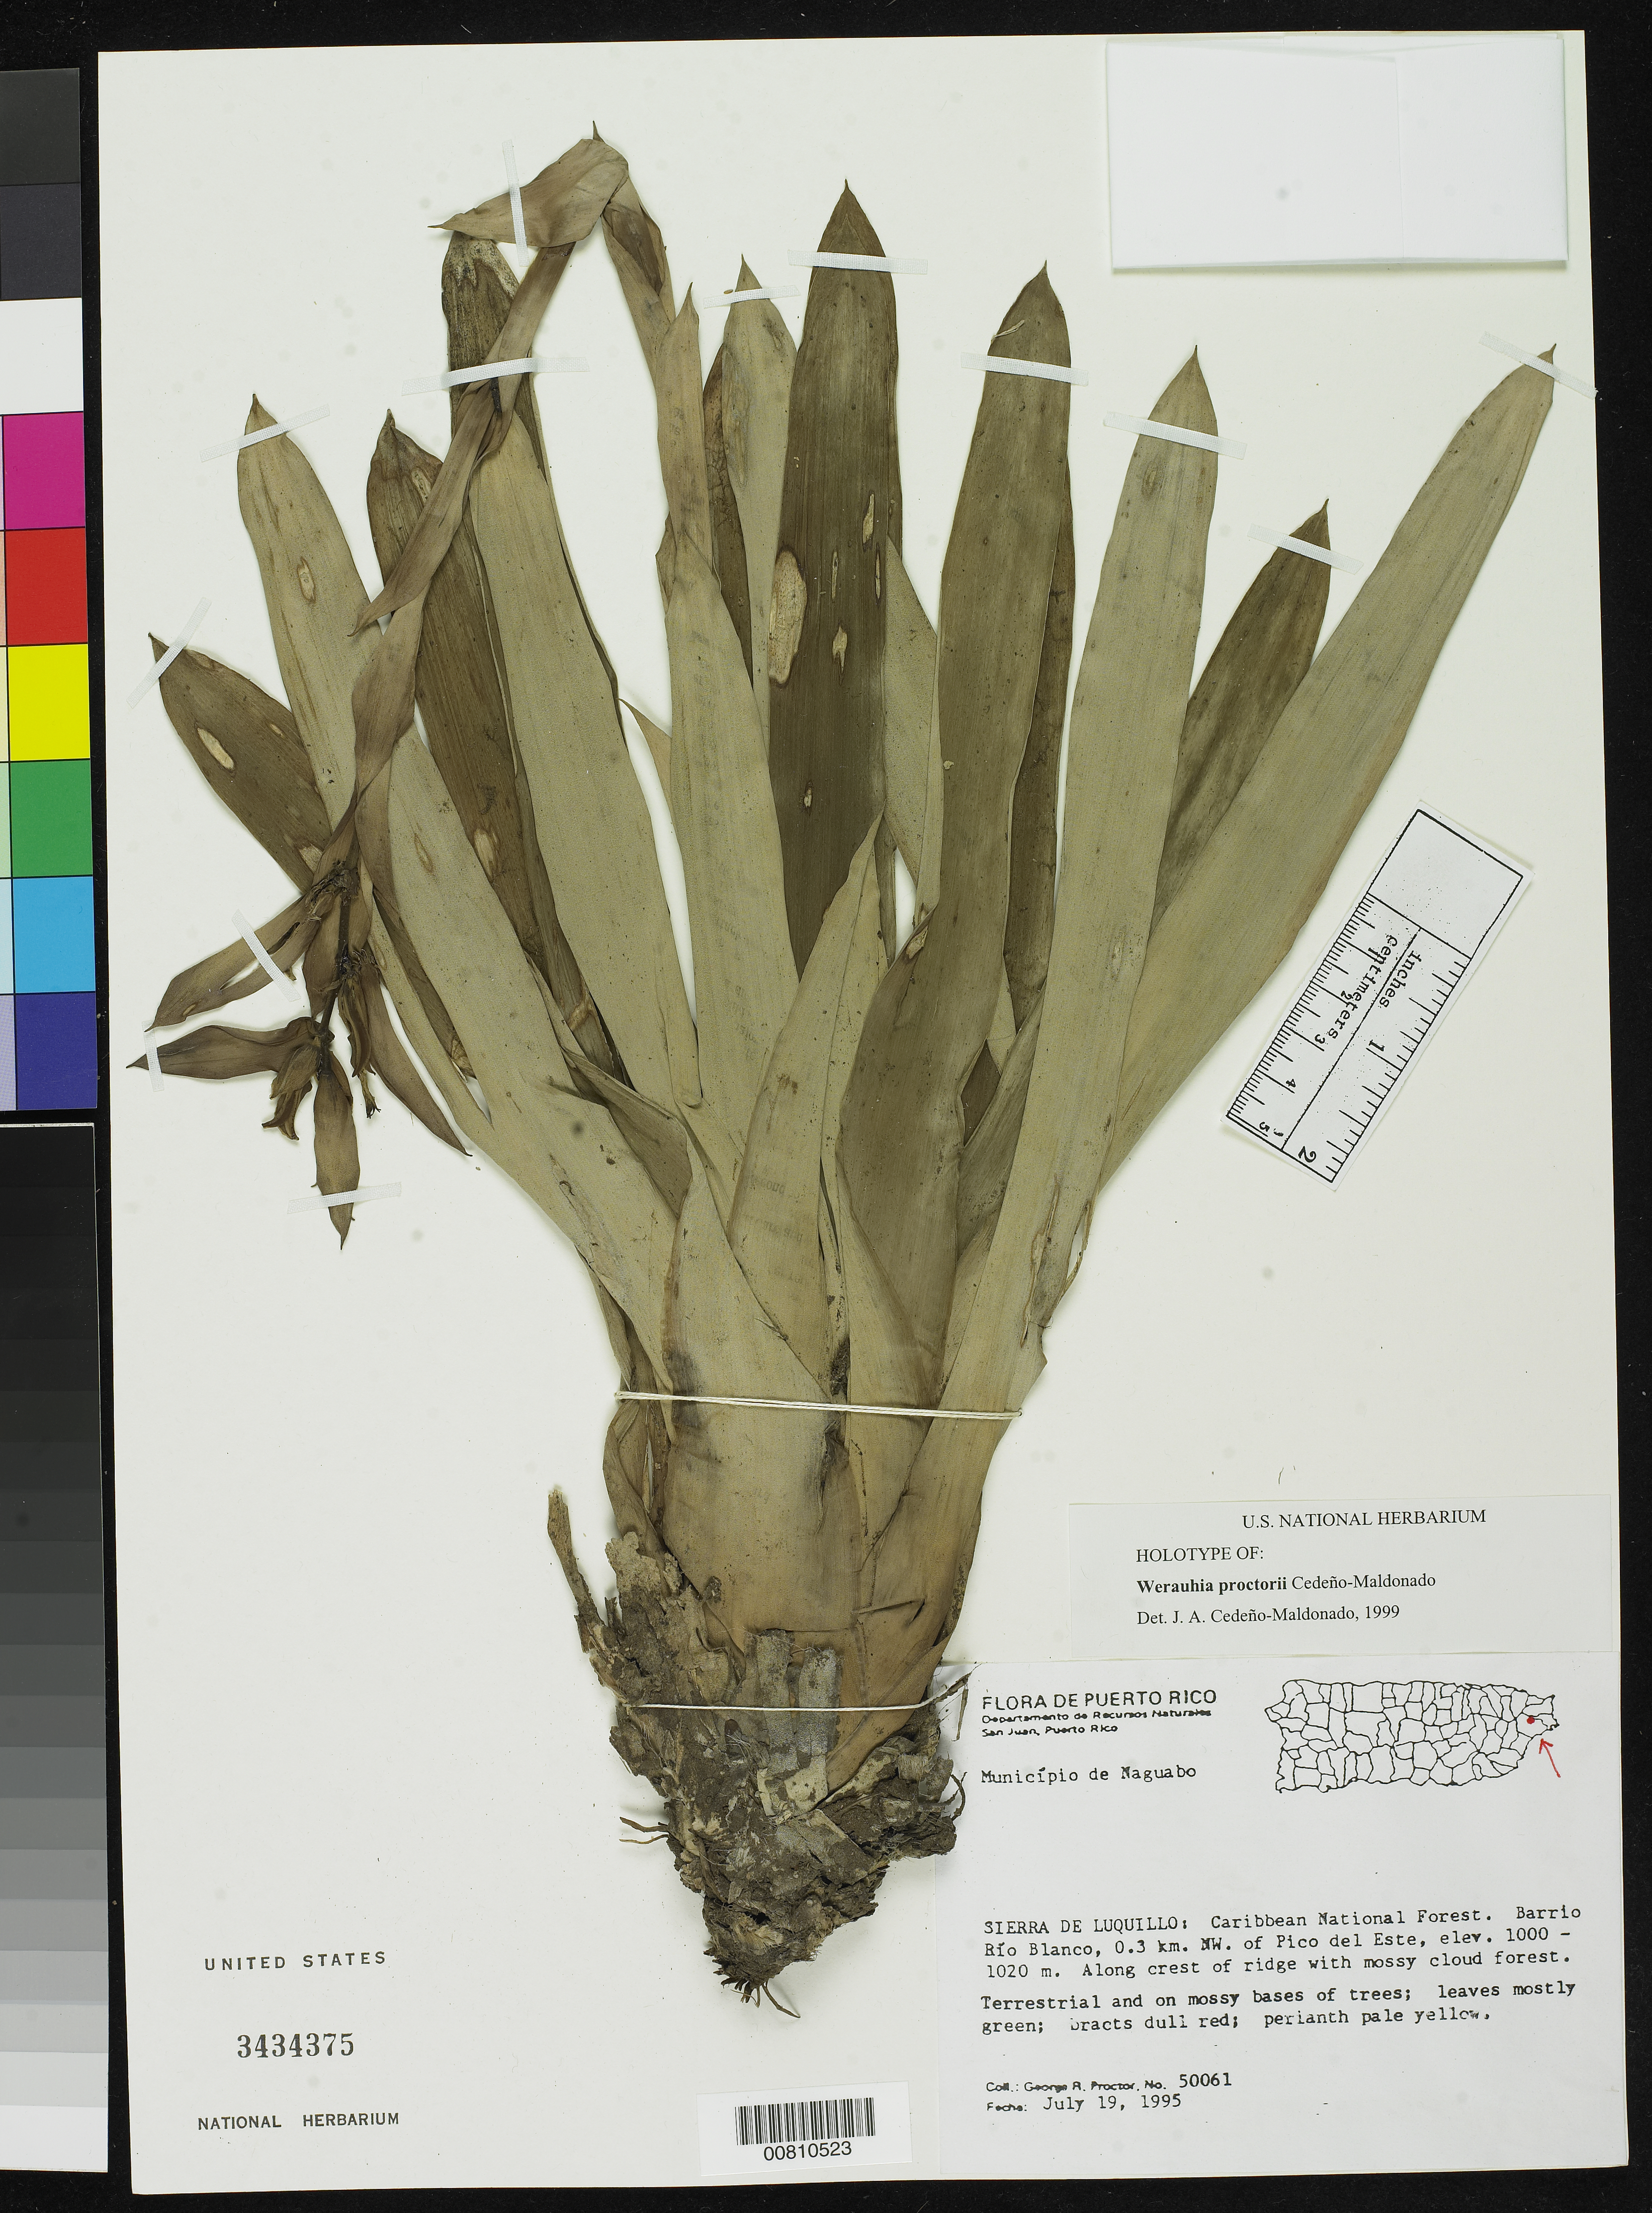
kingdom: Plantae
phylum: Tracheophyta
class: Liliopsida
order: Poales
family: Bromeliaceae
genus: Werauhia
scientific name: Werauhia proctorii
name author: Cedeño-Mald.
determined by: Cedeño-Maldonado, J. A.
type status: Holotype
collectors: G. R. Proctor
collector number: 50061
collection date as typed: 19 Jul 1995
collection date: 1995-07-19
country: Puerto Rico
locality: Sierra de Luquillo: Caribbean National Forest. Barrio Río Blanco, 0.3 km NW of Pico del Este.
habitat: Along crest of ridge with mossy cloud forest.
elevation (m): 1000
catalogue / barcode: US 3434375